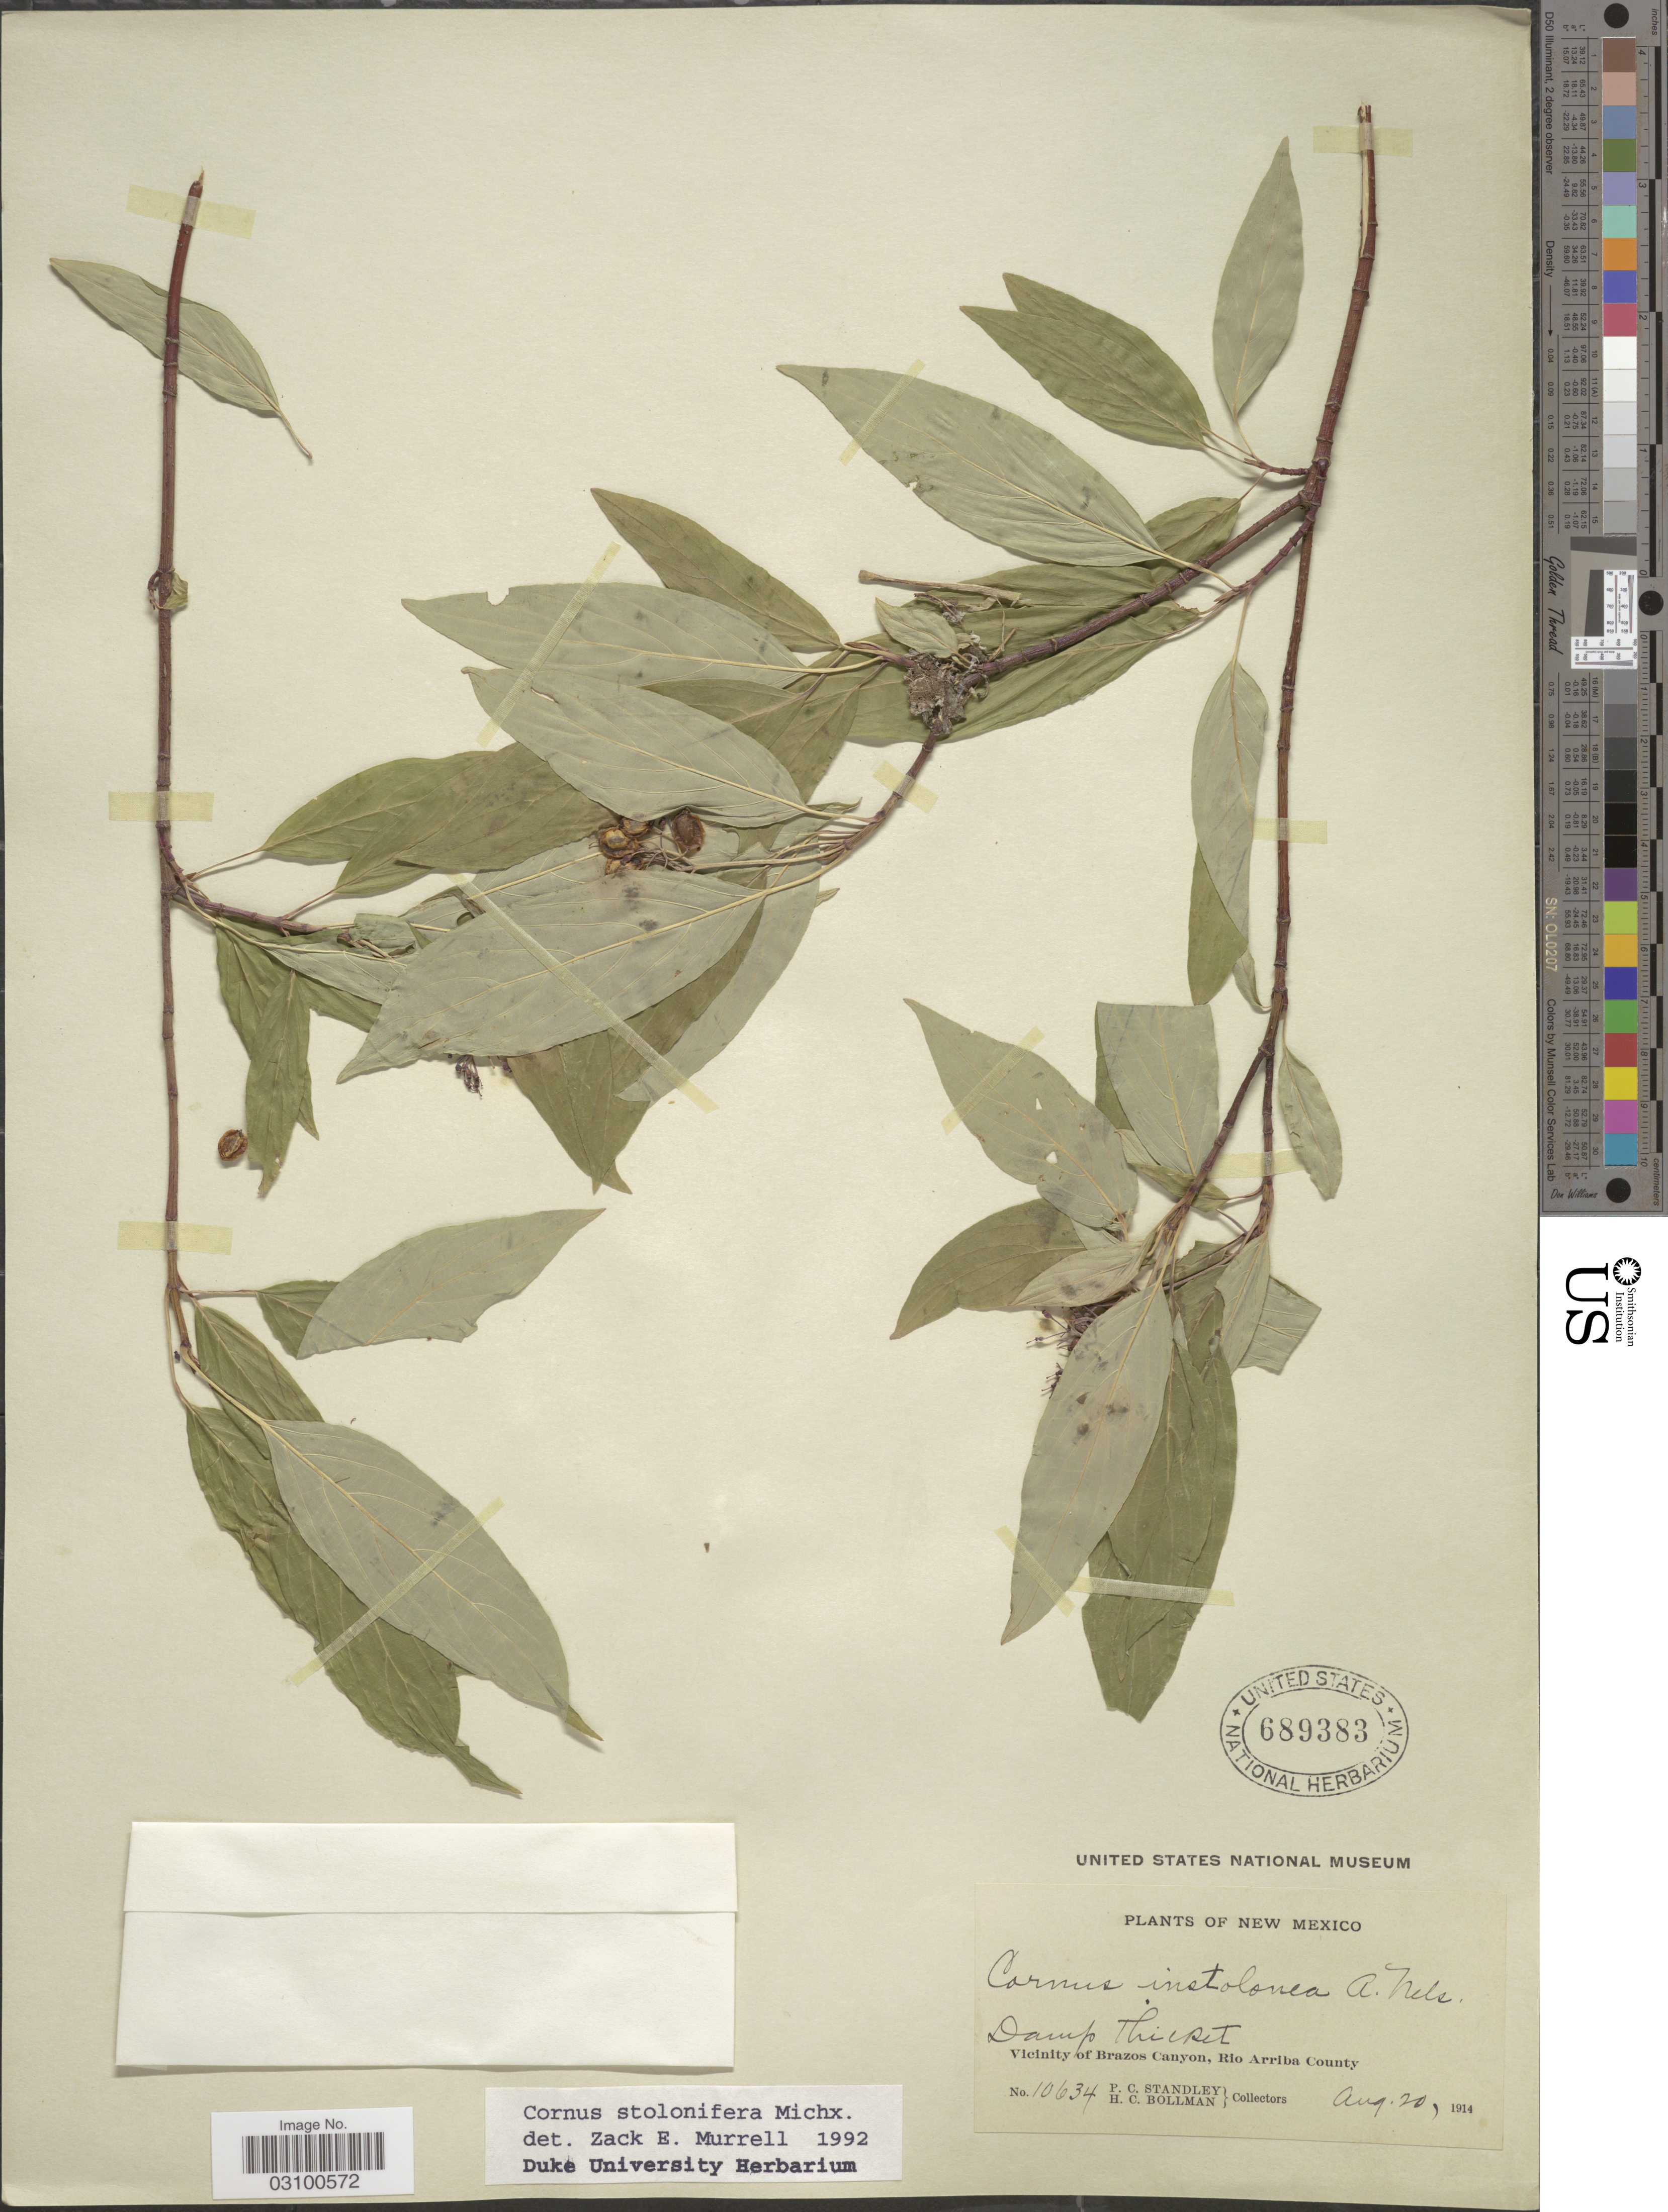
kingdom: Plantae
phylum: Tracheophyta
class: Magnoliopsida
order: Cornales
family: Cornaceae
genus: Cornus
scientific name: Cornus sericea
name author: L.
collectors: P. C. Standley & H. C. Bollman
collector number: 10634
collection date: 1914-08-20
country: United States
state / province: New Mexico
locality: Vicinity of Brazos Canyon, Rio Arriba County.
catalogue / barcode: US 689383